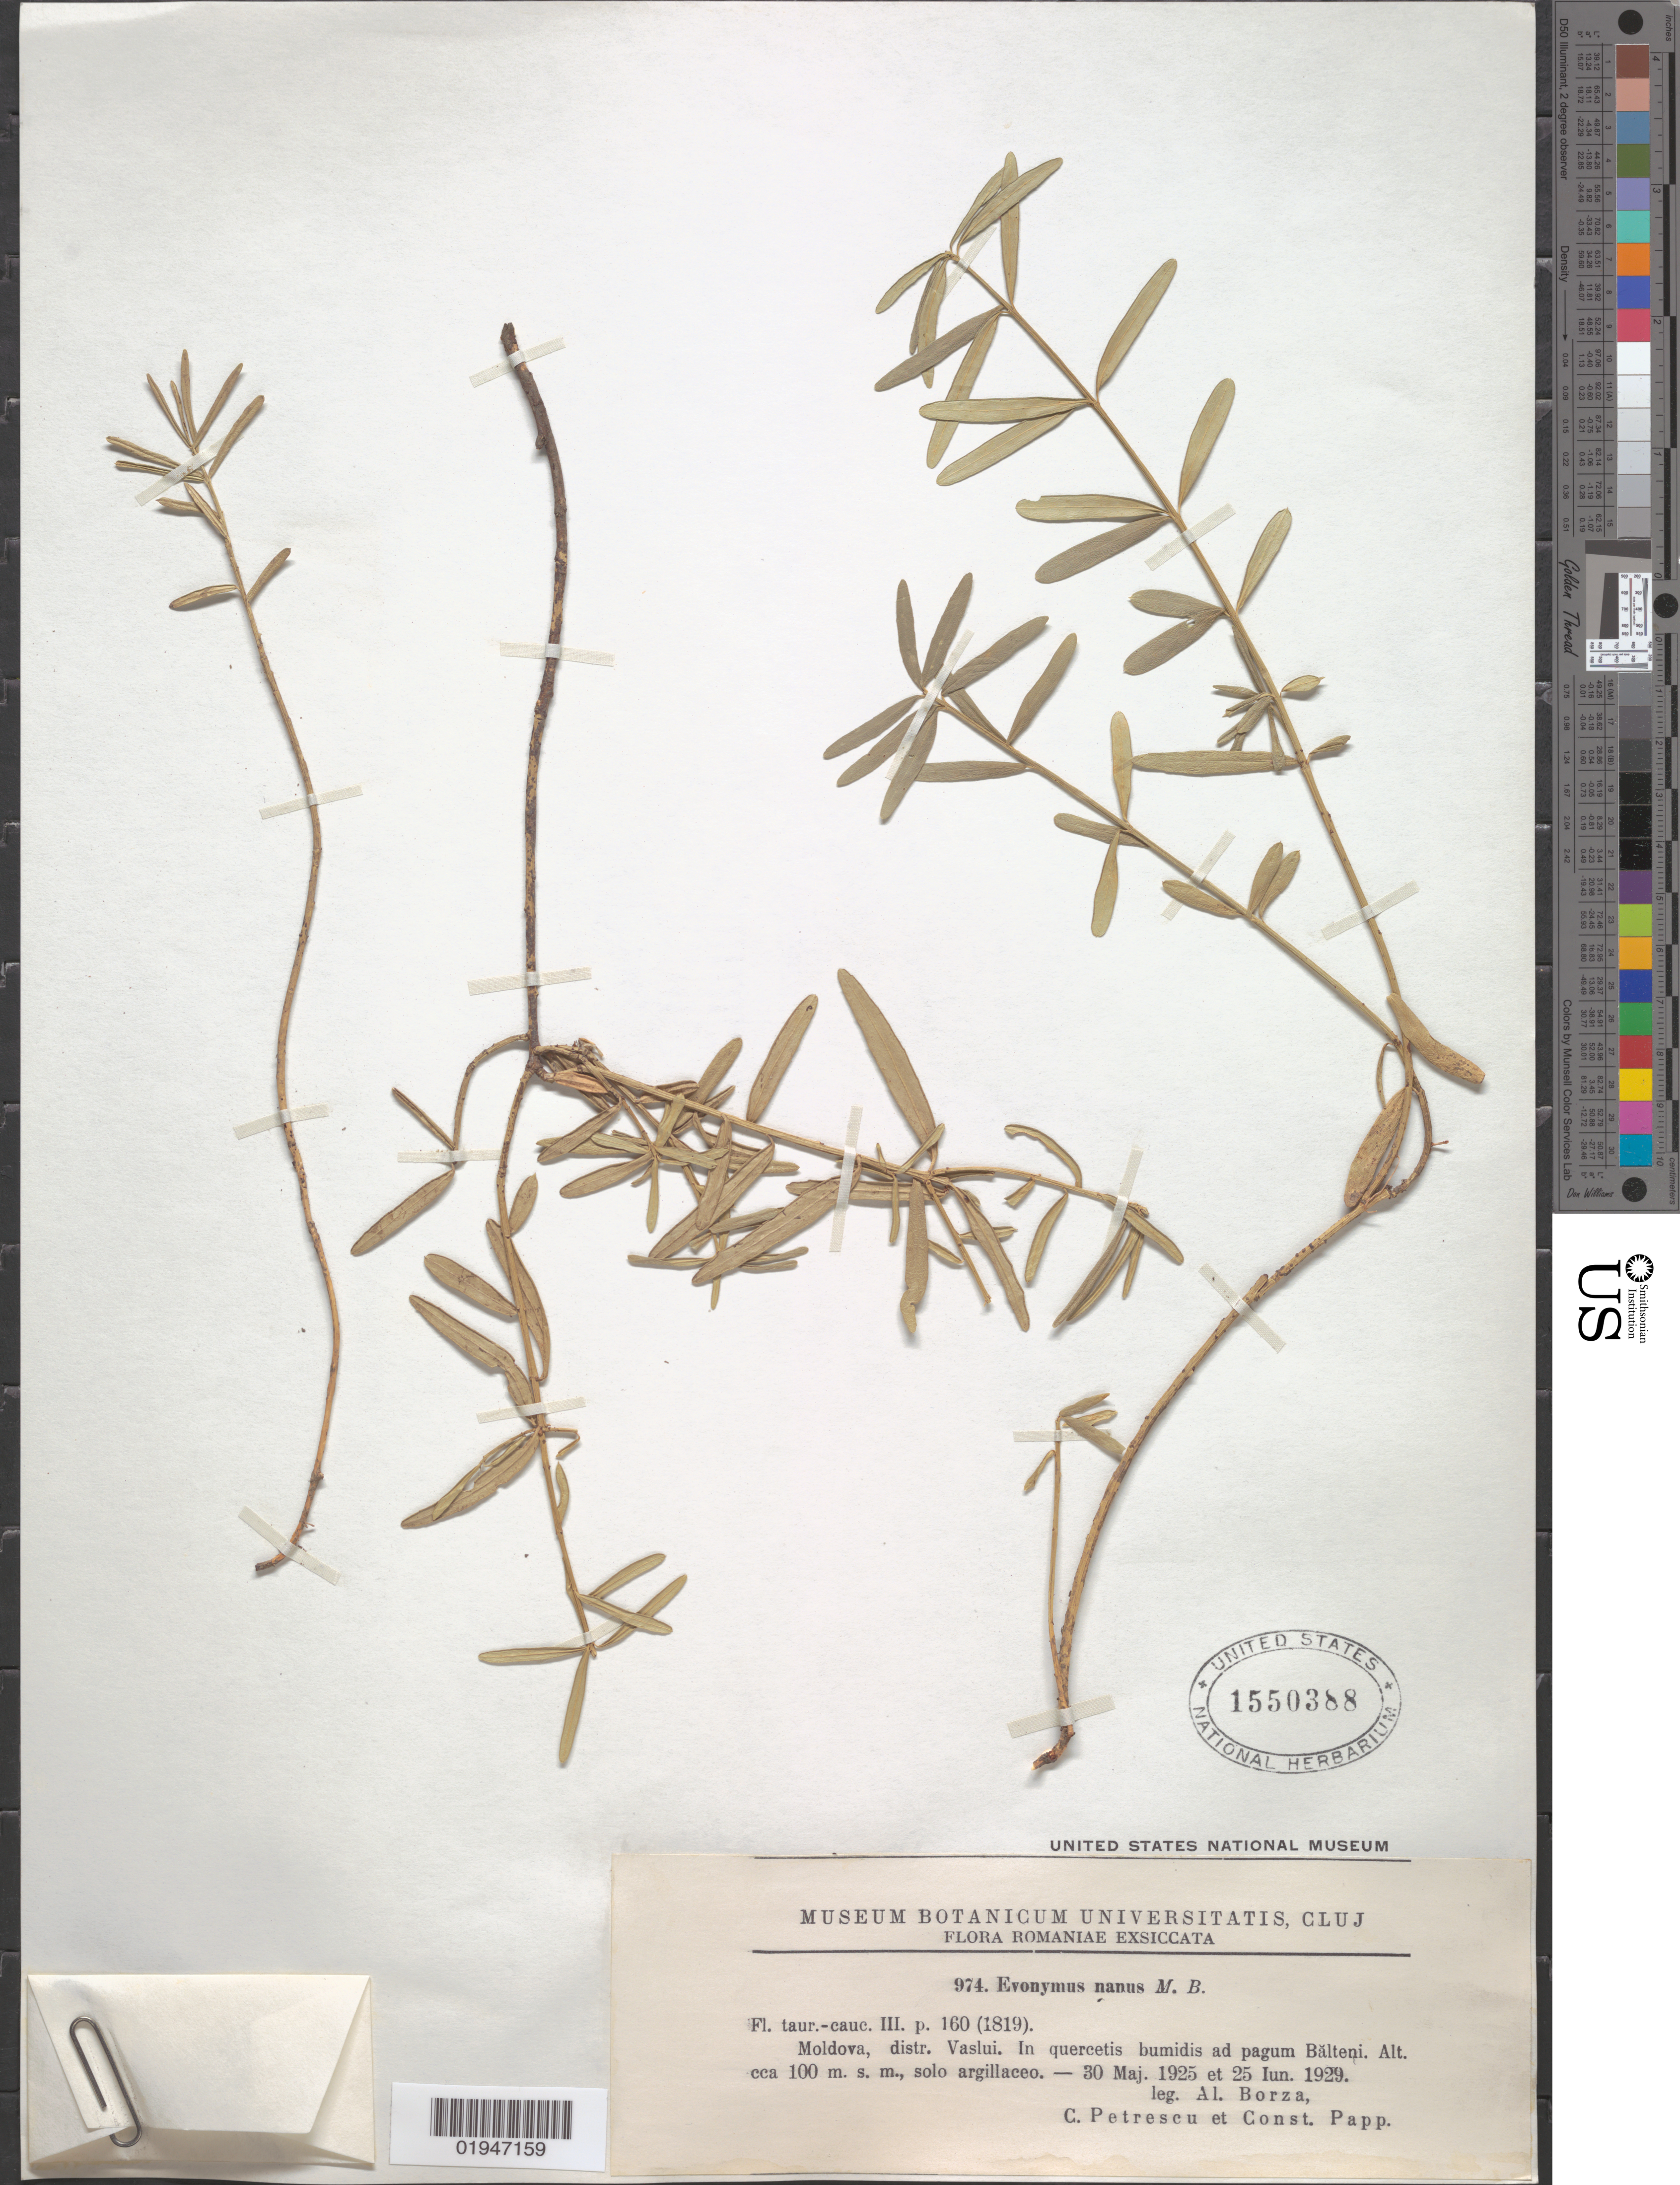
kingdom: Plantae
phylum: Tracheophyta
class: Magnoliopsida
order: Celastrales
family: Celastraceae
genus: Euonymus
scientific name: Euonymus nanus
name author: M. Bieb.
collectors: A. Borza, C. Petrescu & C. Papp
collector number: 974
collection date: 1925-05-30,1929-06-25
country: Romania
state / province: Vaslui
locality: Moldova, Distr. Vaslui. Bălteni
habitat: In quercetis humidis ad pagum Balteni. Solo argillaceo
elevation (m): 100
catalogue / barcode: US 1550388